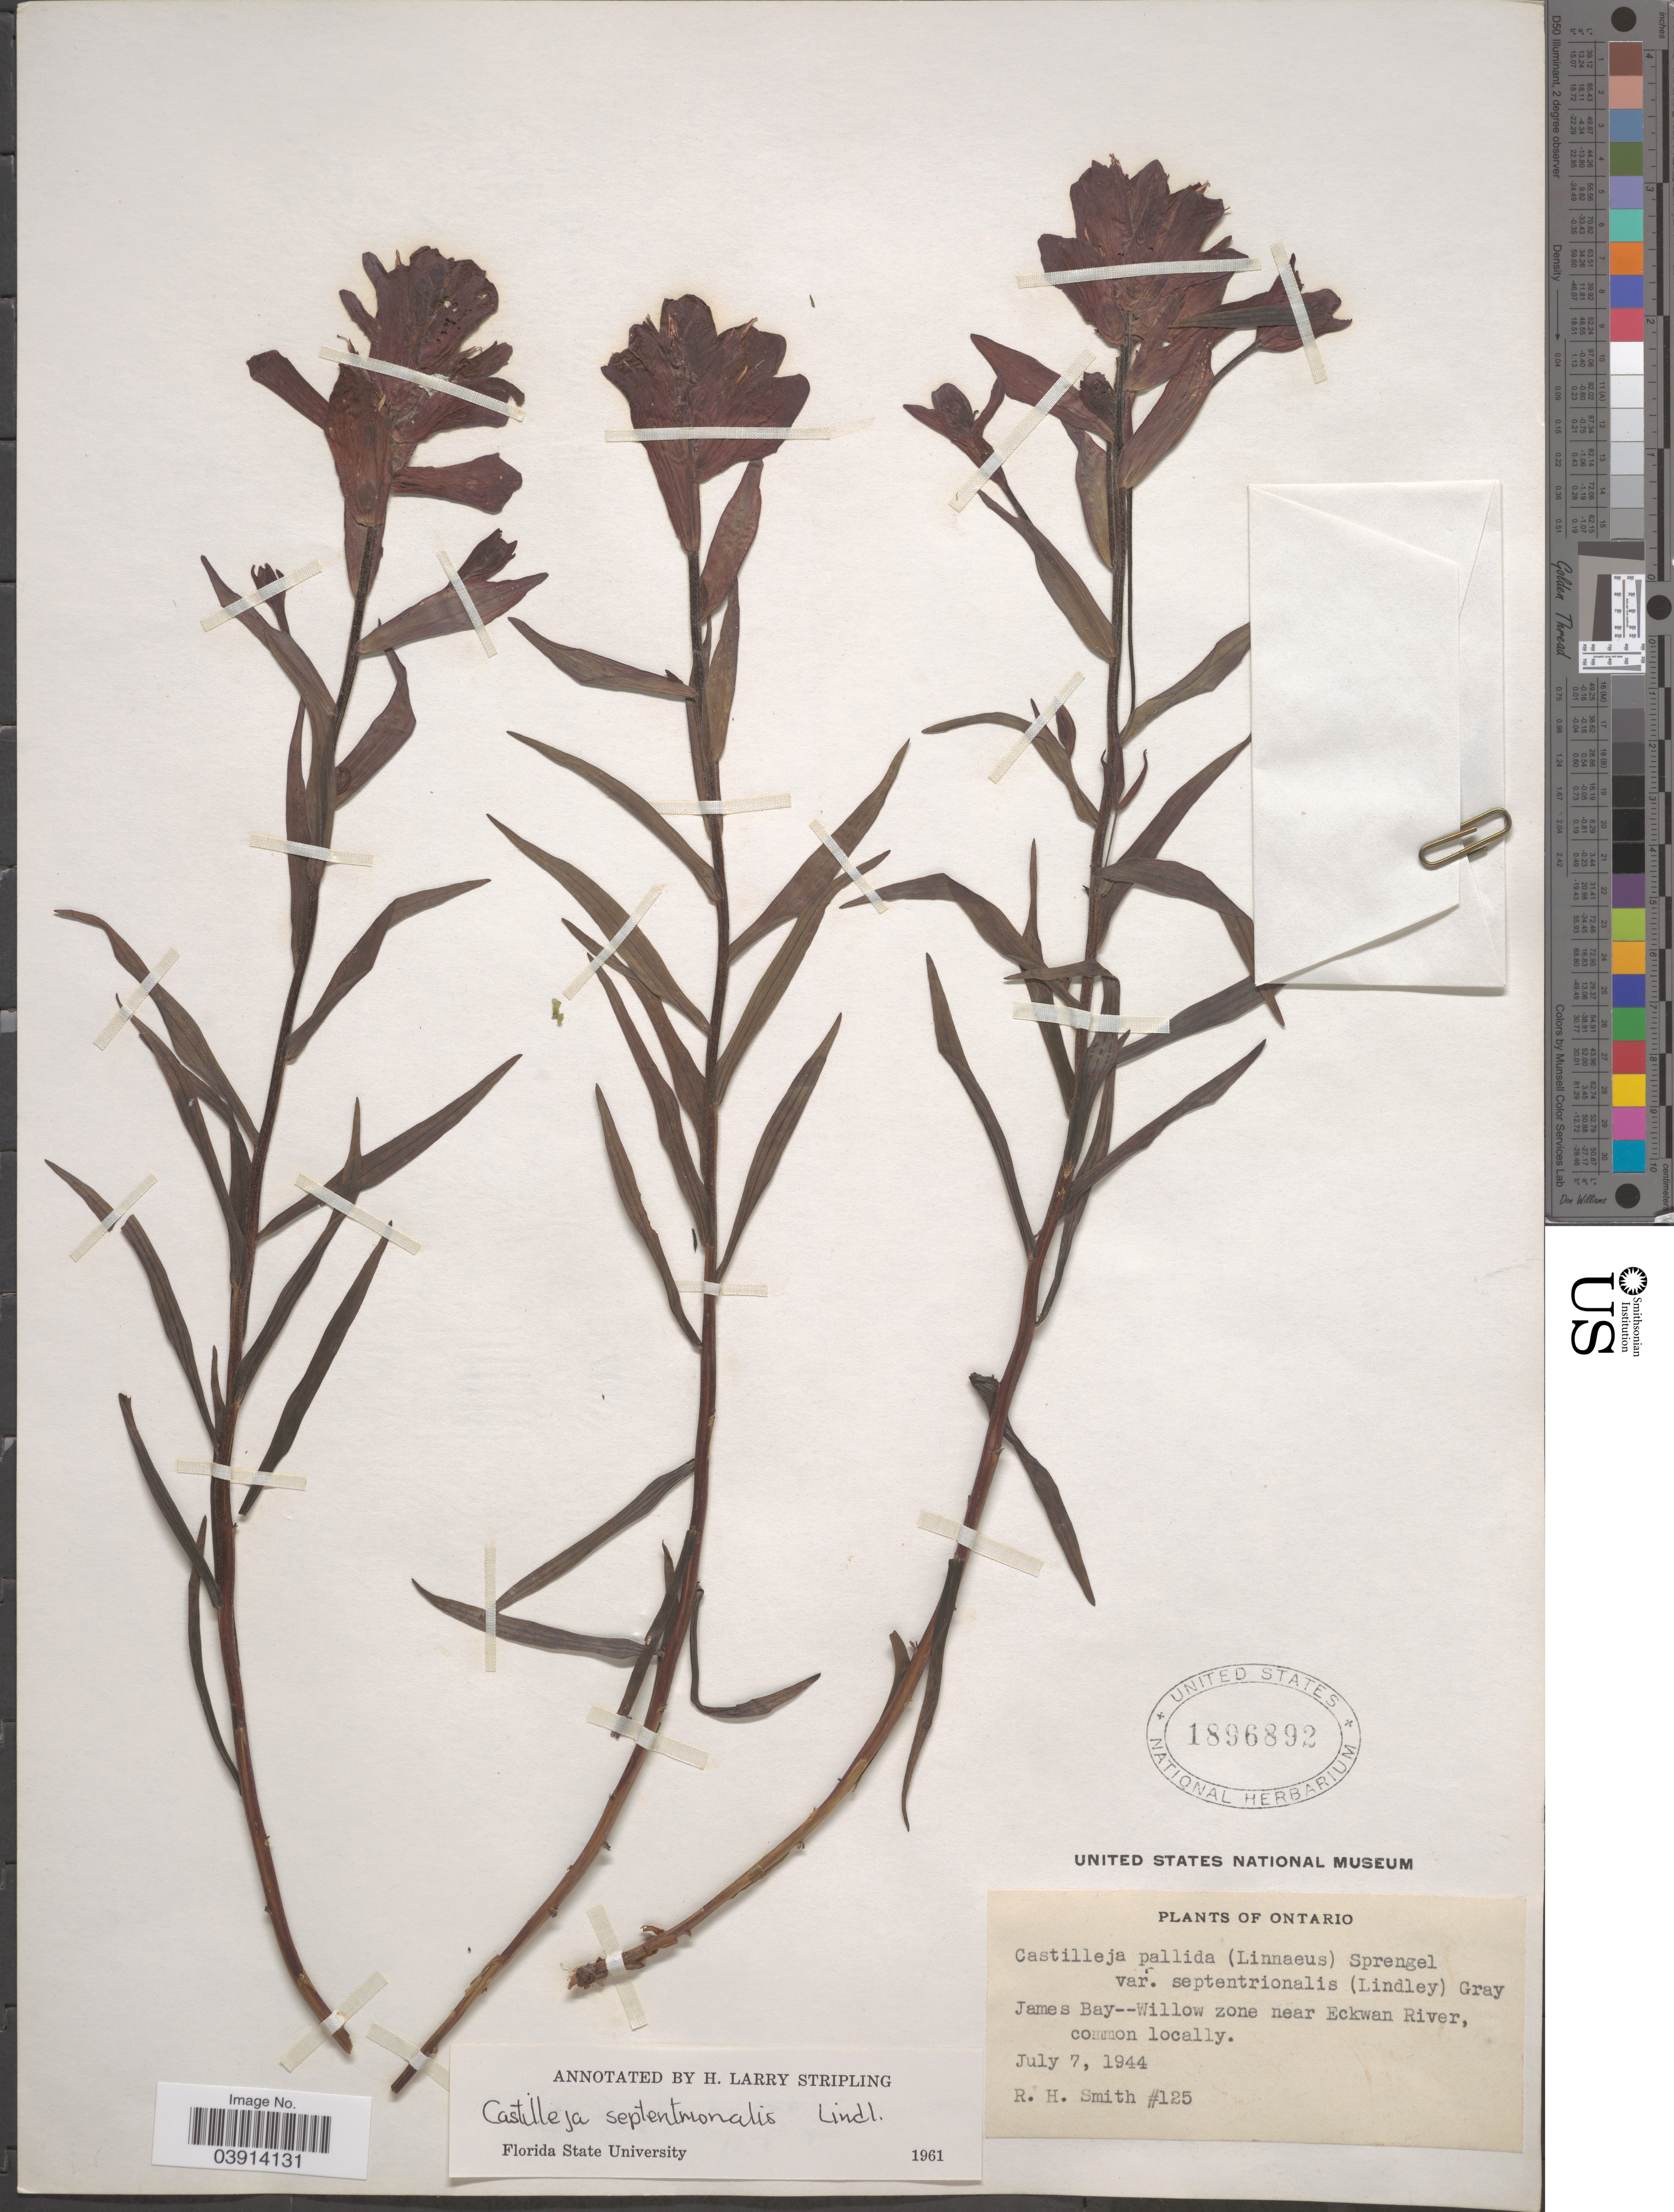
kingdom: Plantae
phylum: Tracheophyta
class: Magnoliopsida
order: Lamiales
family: Orobanchaceae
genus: Castilleja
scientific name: Castilleja septentrionalis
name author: Lindl.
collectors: R. H. Smith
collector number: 125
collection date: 1944-07-07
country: Canada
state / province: Ontario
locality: James Bay--Willow zone near Eckwan River.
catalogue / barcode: US 1896892